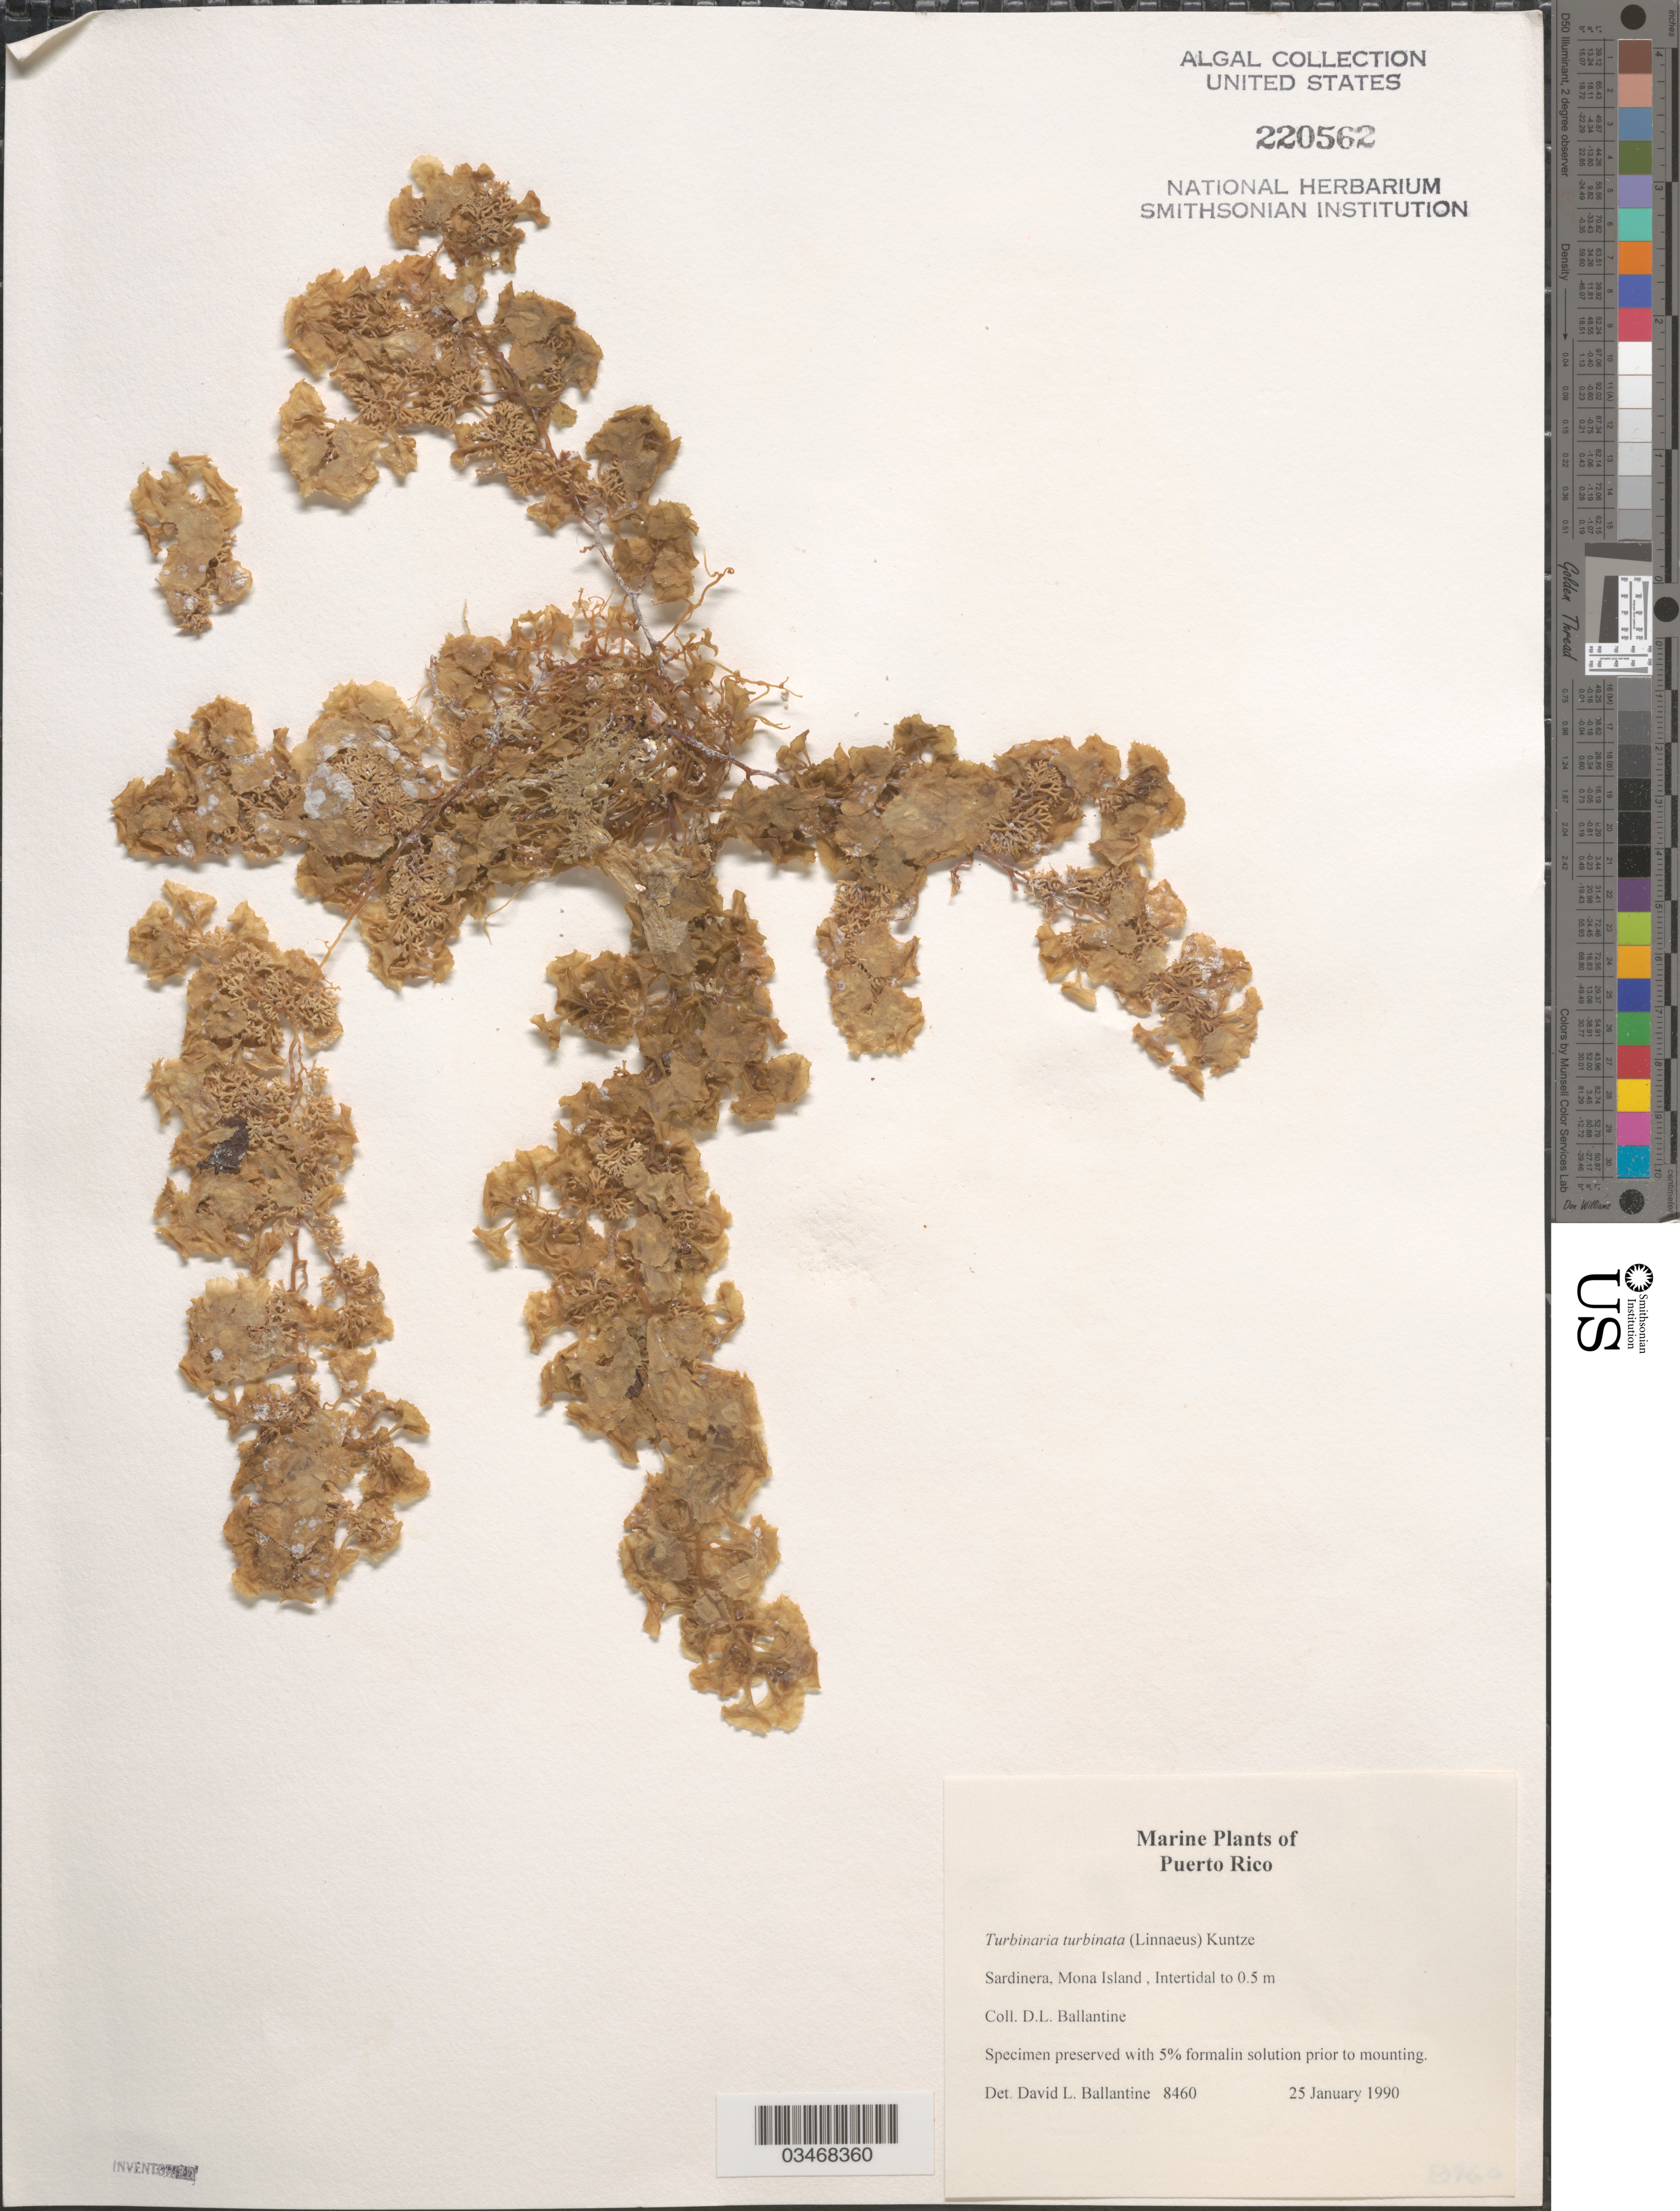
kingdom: Chromista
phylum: Ochrophyta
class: Phaeophyceae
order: Fucales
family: Sargassaceae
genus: Turbinaria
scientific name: Turbinaria turbinata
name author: (L.) Kuntze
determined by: Ballantine, D. L.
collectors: D.L. Ballantine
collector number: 8460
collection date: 1990-01-25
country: Puerto Rico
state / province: Mayagüez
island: Mona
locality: Sardinera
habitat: Intertidal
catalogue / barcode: US 220562